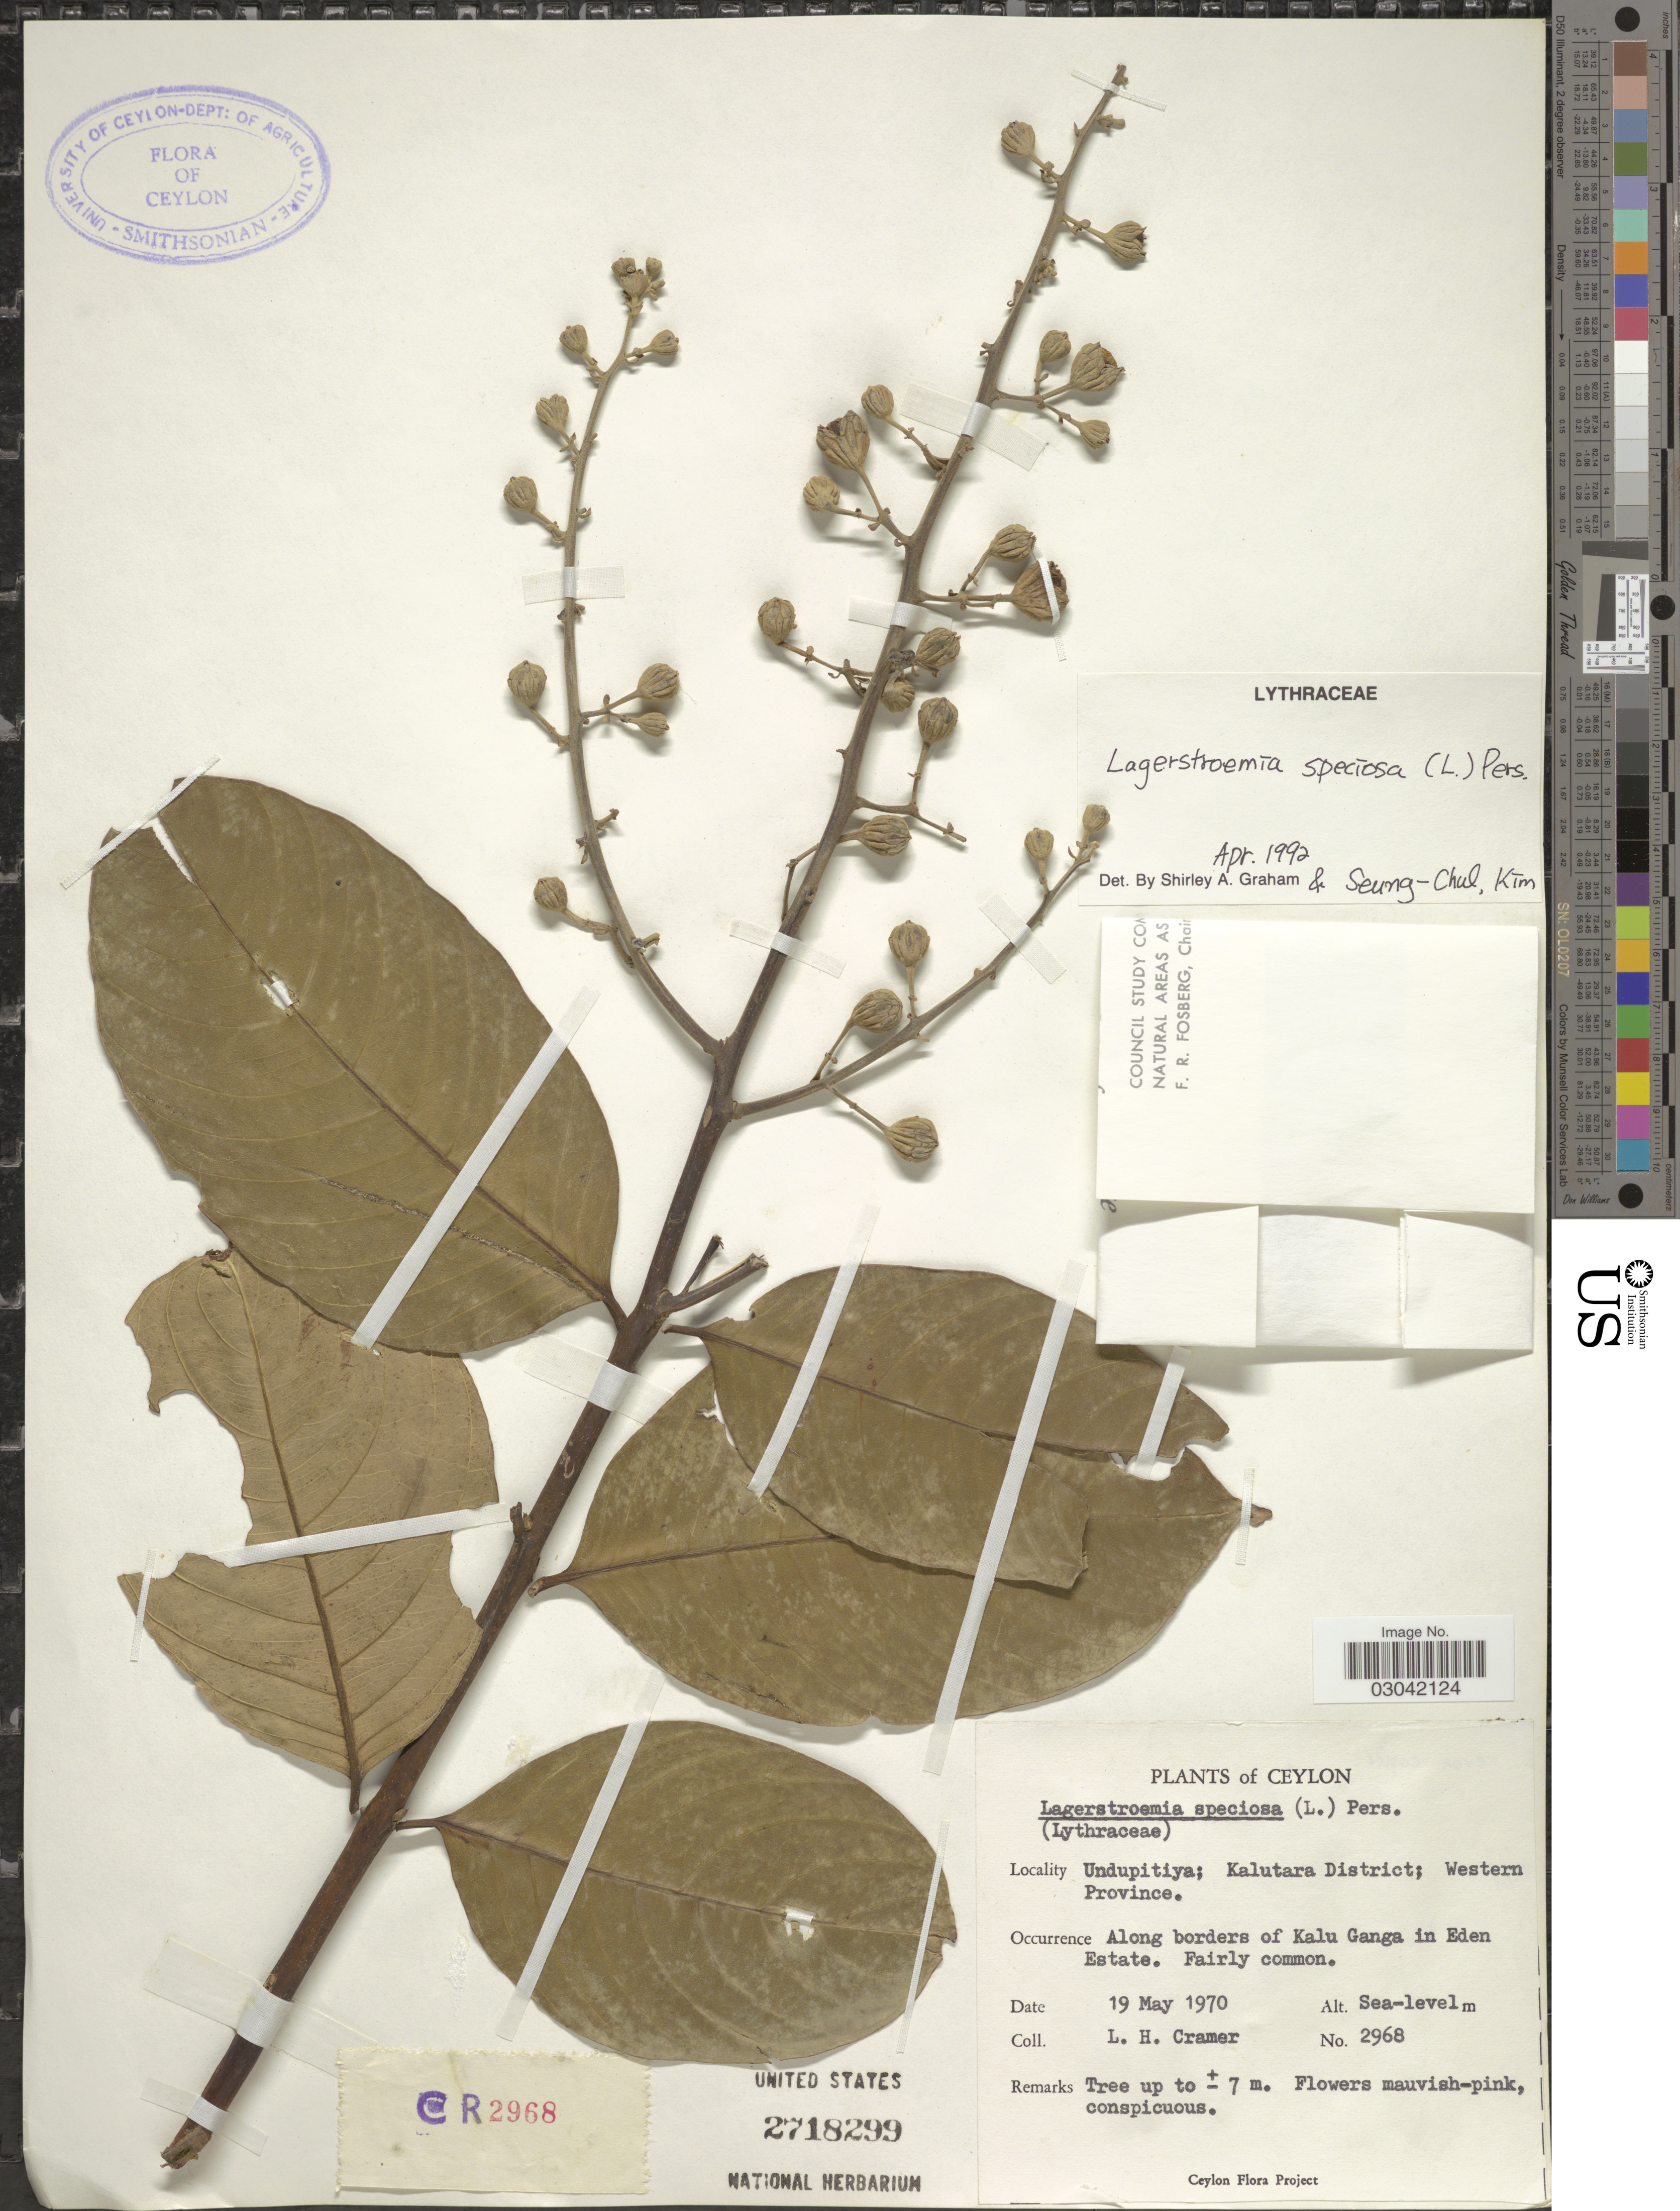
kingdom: Plantae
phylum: Tracheophyta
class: Magnoliopsida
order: Myrtales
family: Lythraceae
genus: Lagerstroemia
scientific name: Lagerstroemia speciosa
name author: (L.) Pers.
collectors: L. H. Cramer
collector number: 2968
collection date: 1970-05-19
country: Sri Lanka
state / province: Western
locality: Ceylon. Undupitiya; Kalutara District. Along borders of Kalu Ganga in Eden Estate.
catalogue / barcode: US 2718299